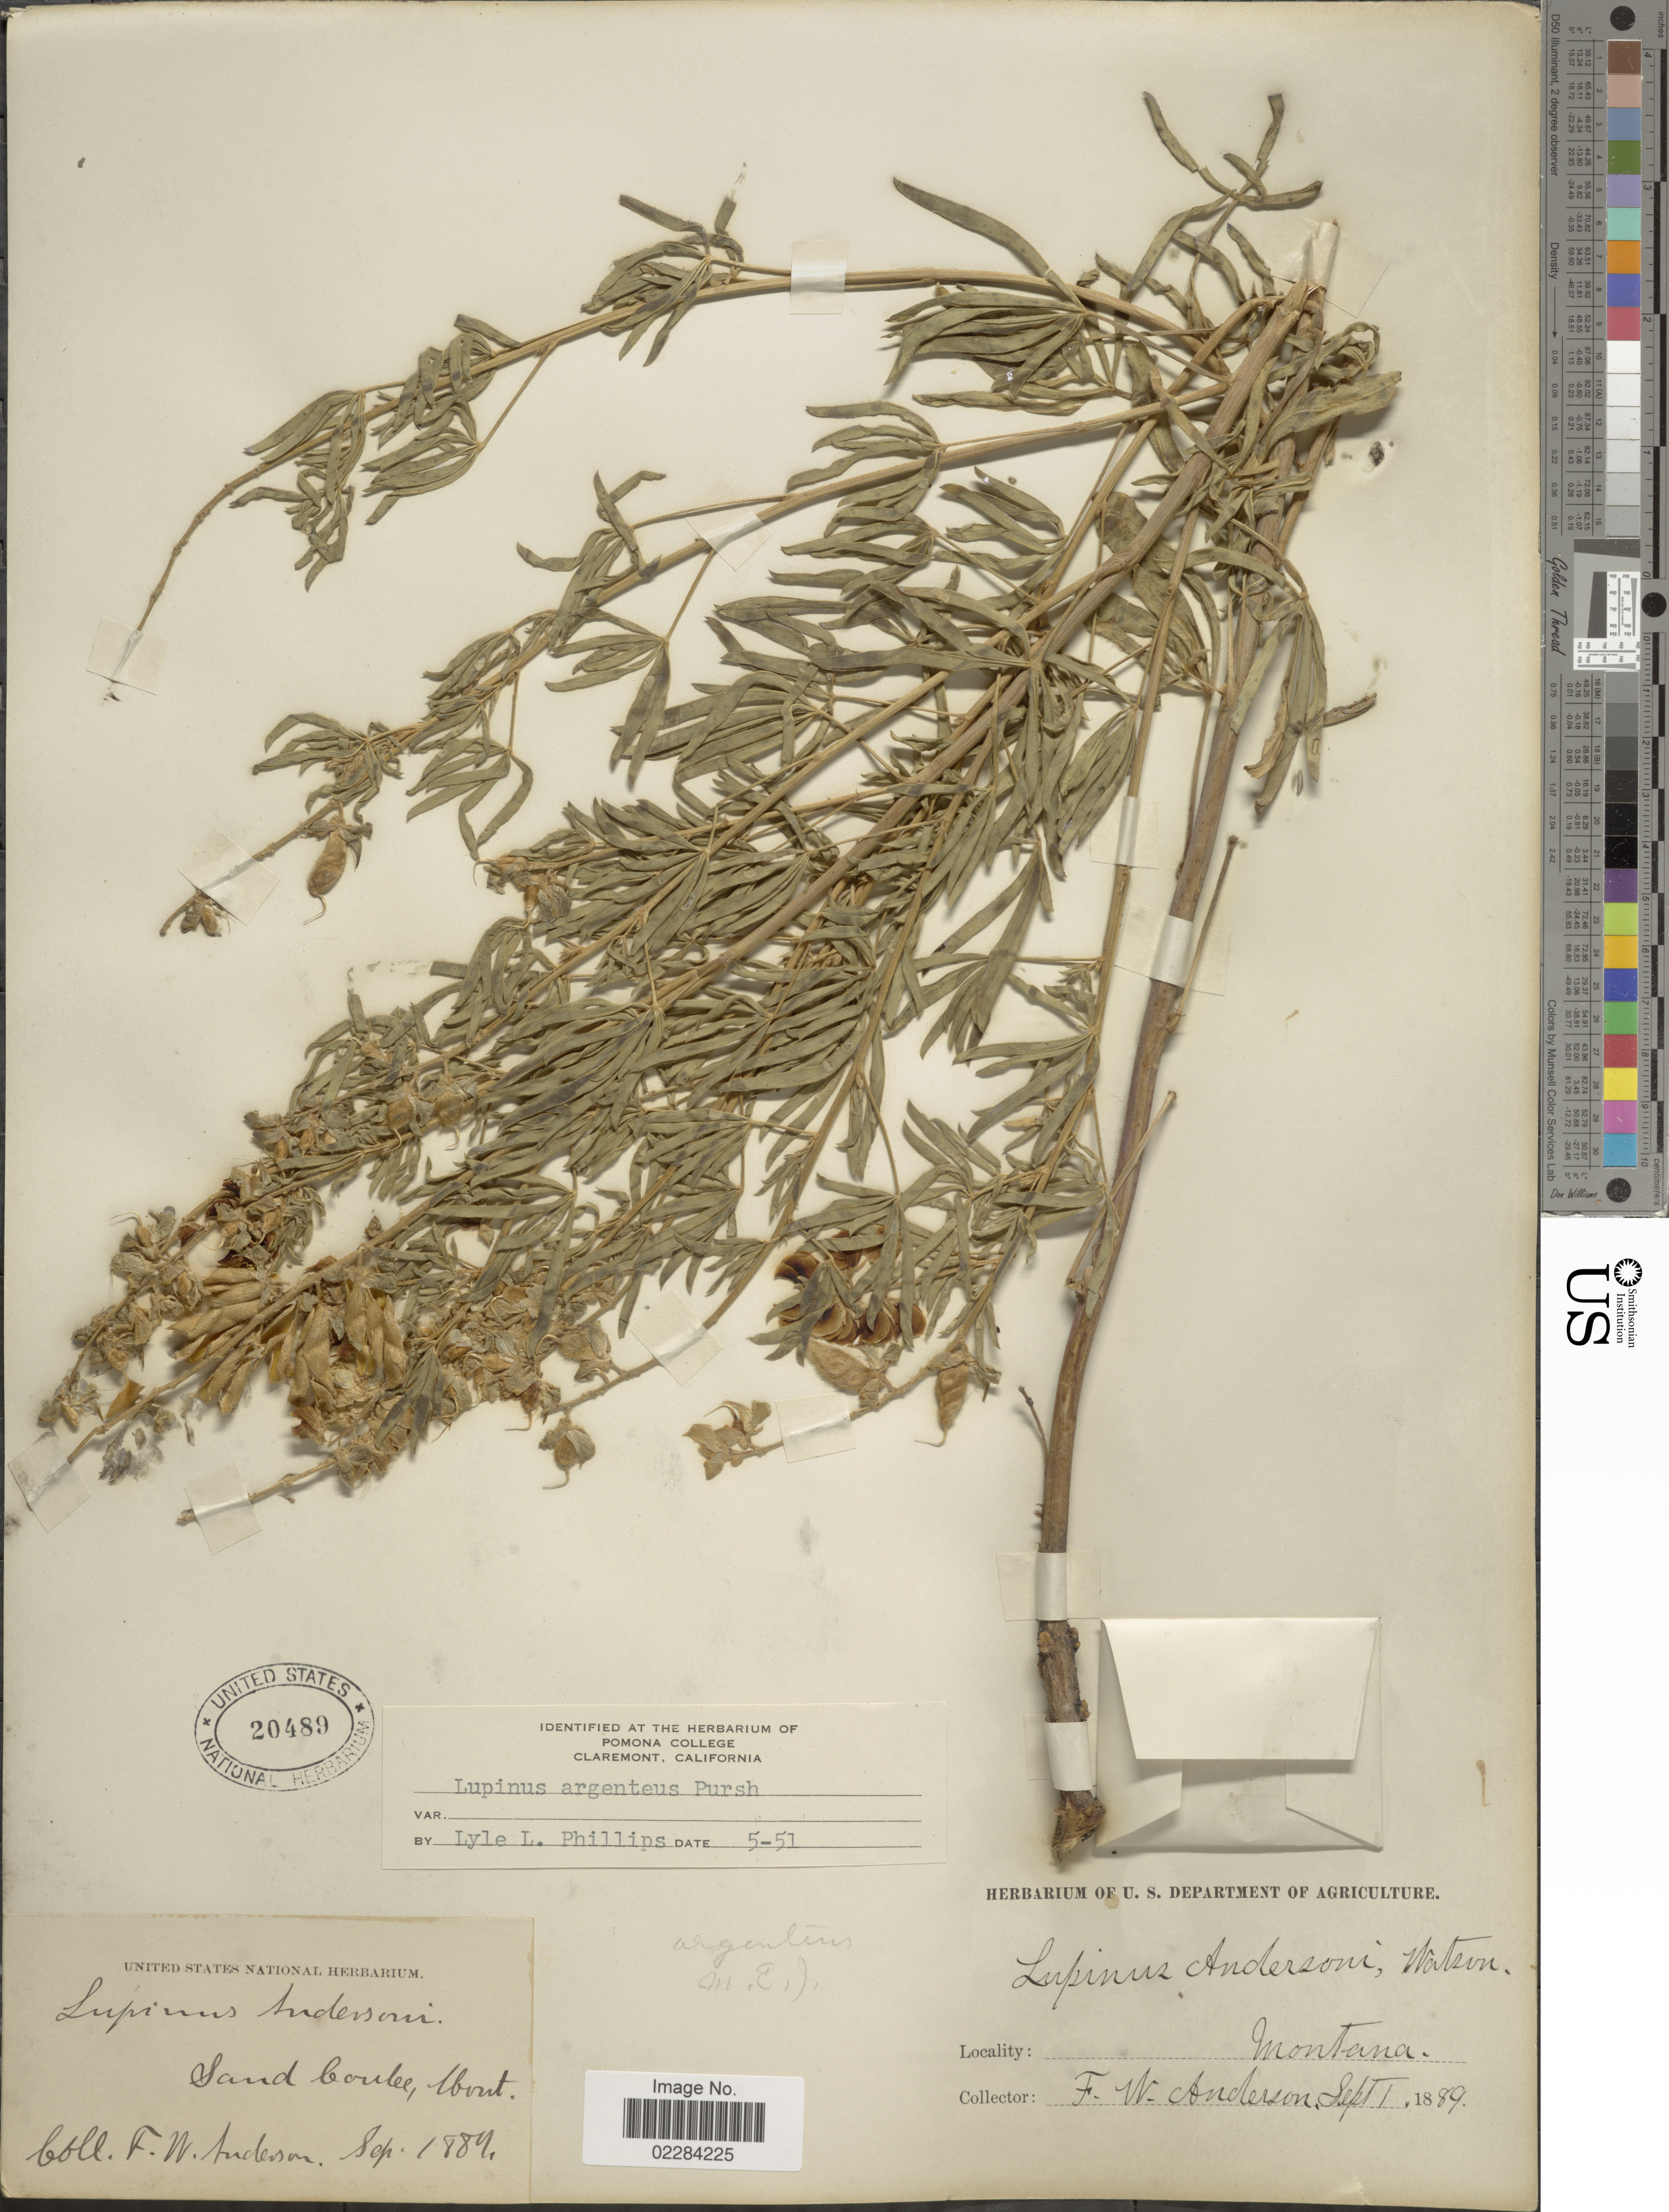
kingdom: Plantae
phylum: Tracheophyta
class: Magnoliopsida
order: Fabales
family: Fabaceae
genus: Lupinus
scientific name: Lupinus argenteus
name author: Pursh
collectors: F. W. Anderson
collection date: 1889-09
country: United States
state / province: Montana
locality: Sand Coulee, Mont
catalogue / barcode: US 20489